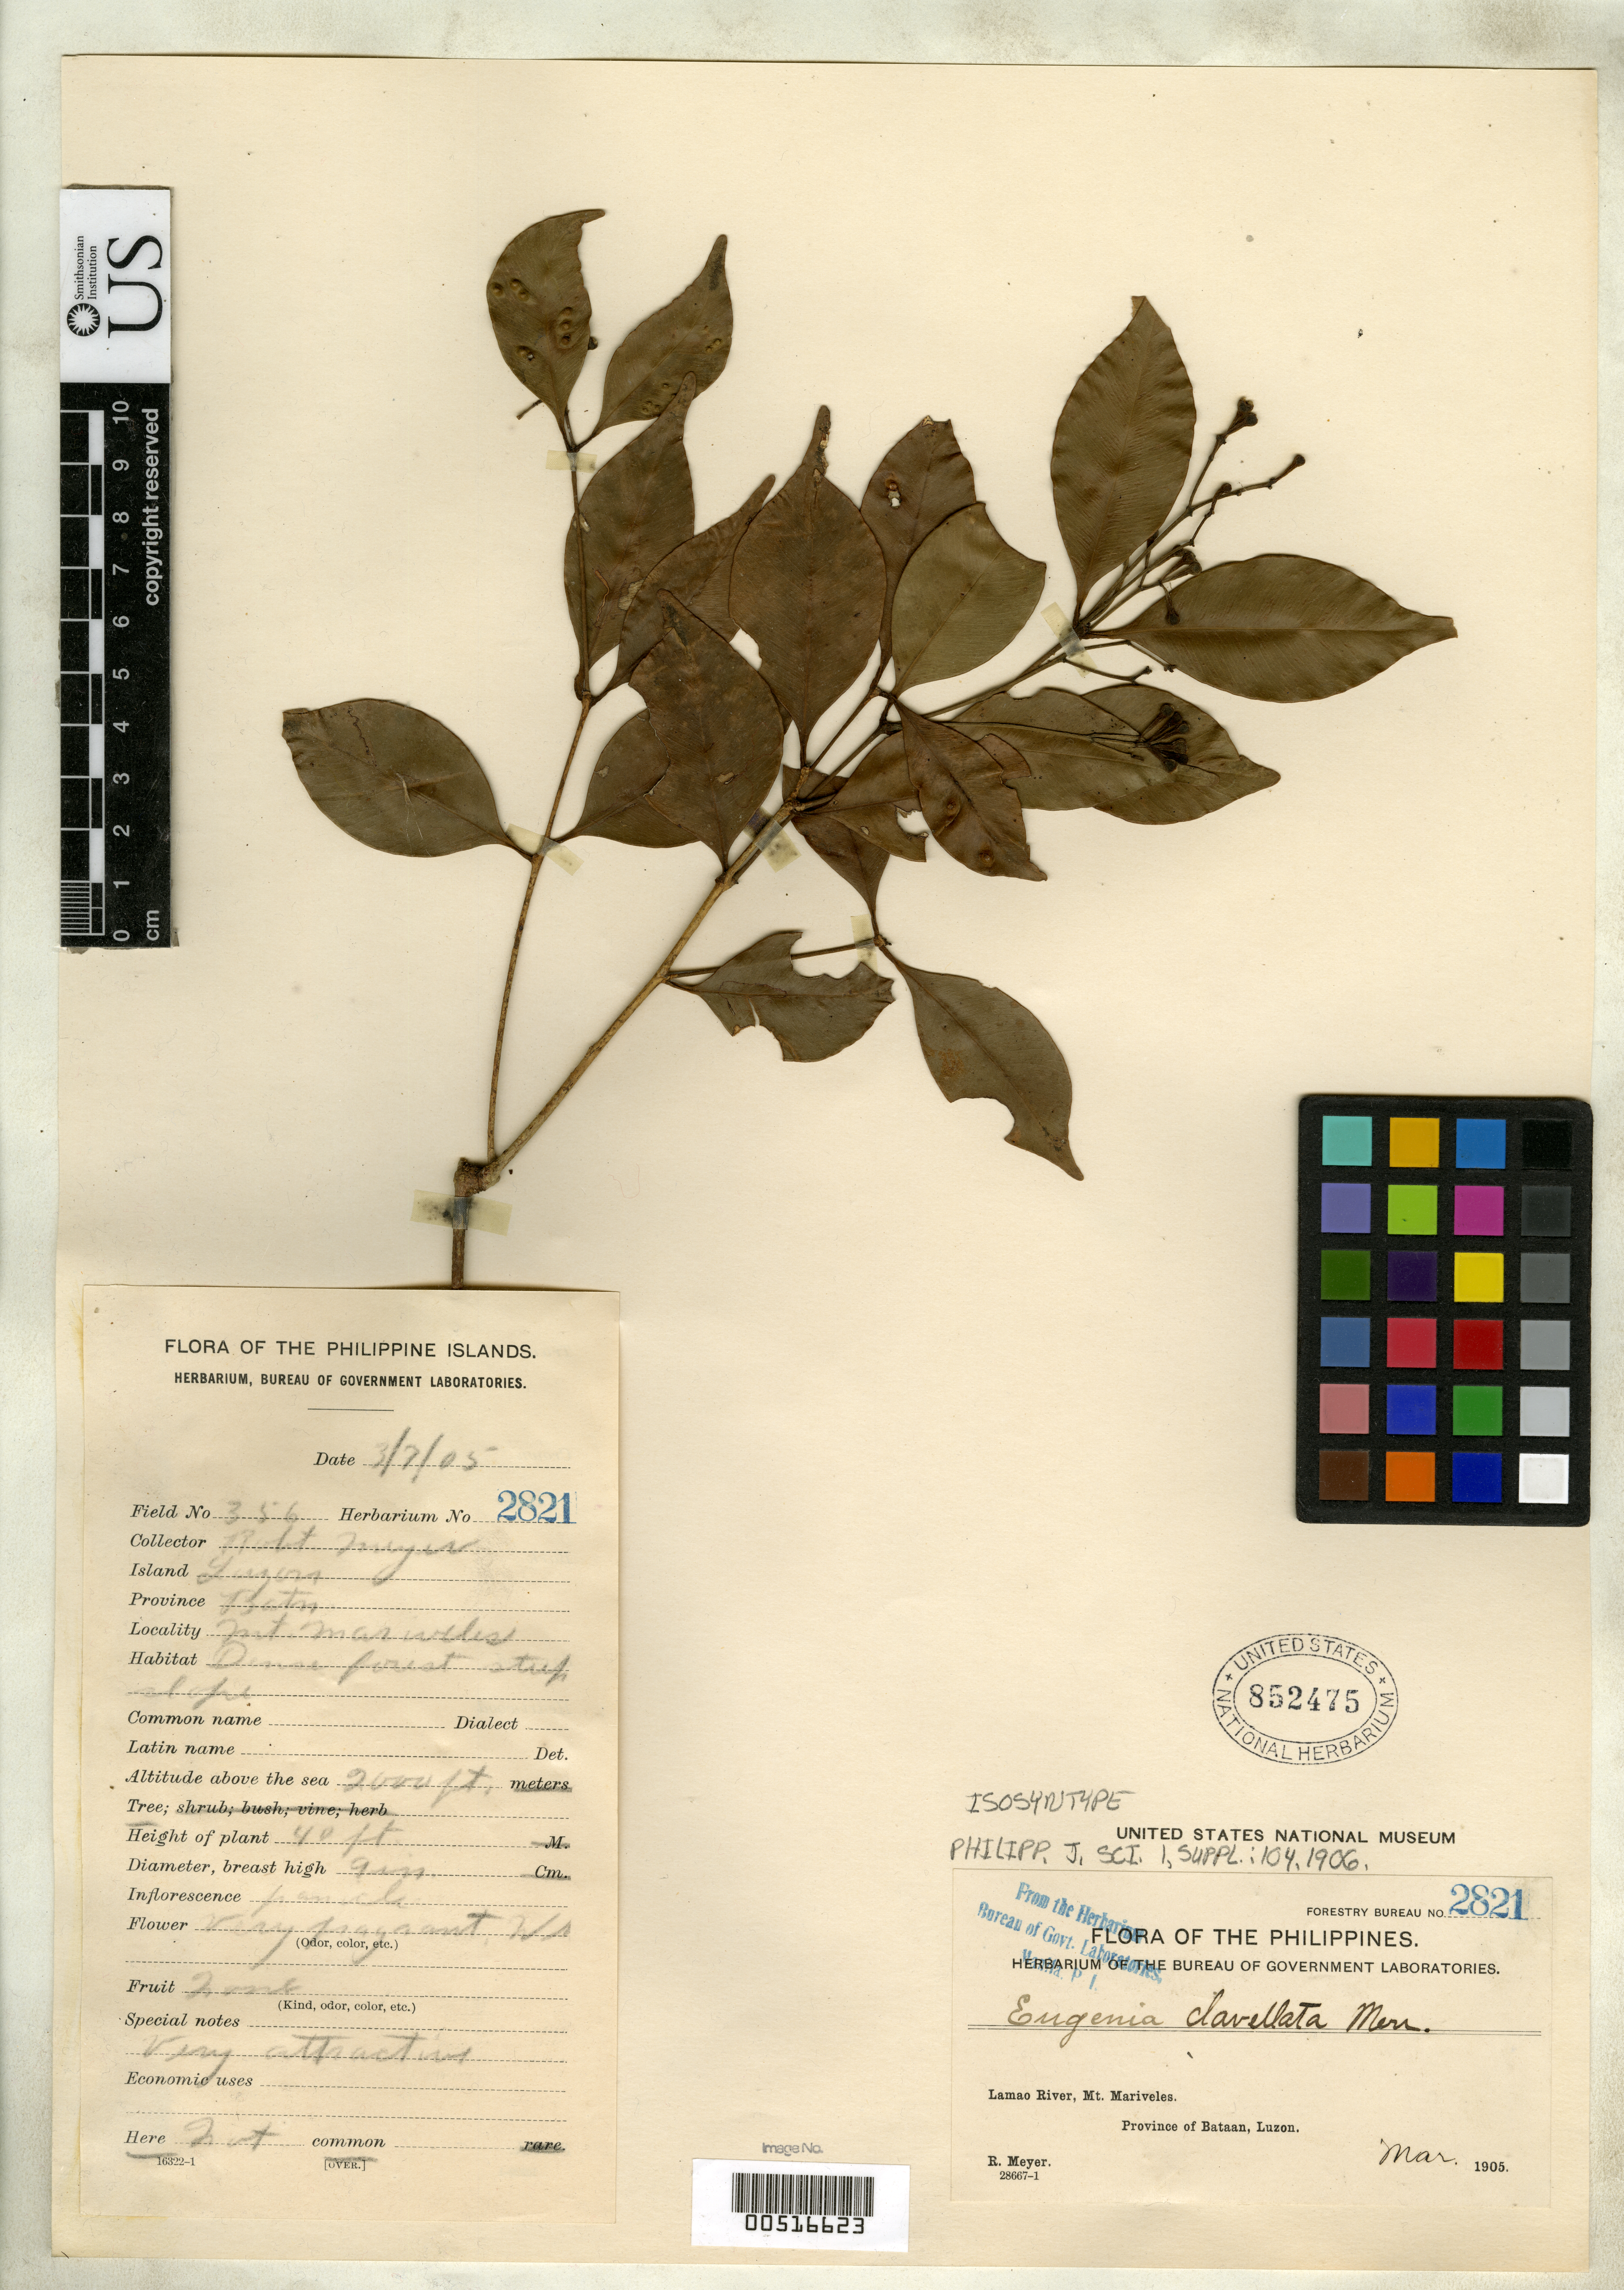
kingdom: Plantae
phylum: Tracheophyta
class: Magnoliopsida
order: Myrtales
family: Myrtaceae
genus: Eugenia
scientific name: Eugenia clavellata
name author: Merr.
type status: Isosyntype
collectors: R. Meyer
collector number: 2821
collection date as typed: Mar 1905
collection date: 1905-03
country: Philippines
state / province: Central Luzon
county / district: Bataan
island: Luzon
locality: Lamao River, Mt Mariveles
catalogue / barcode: US 852475